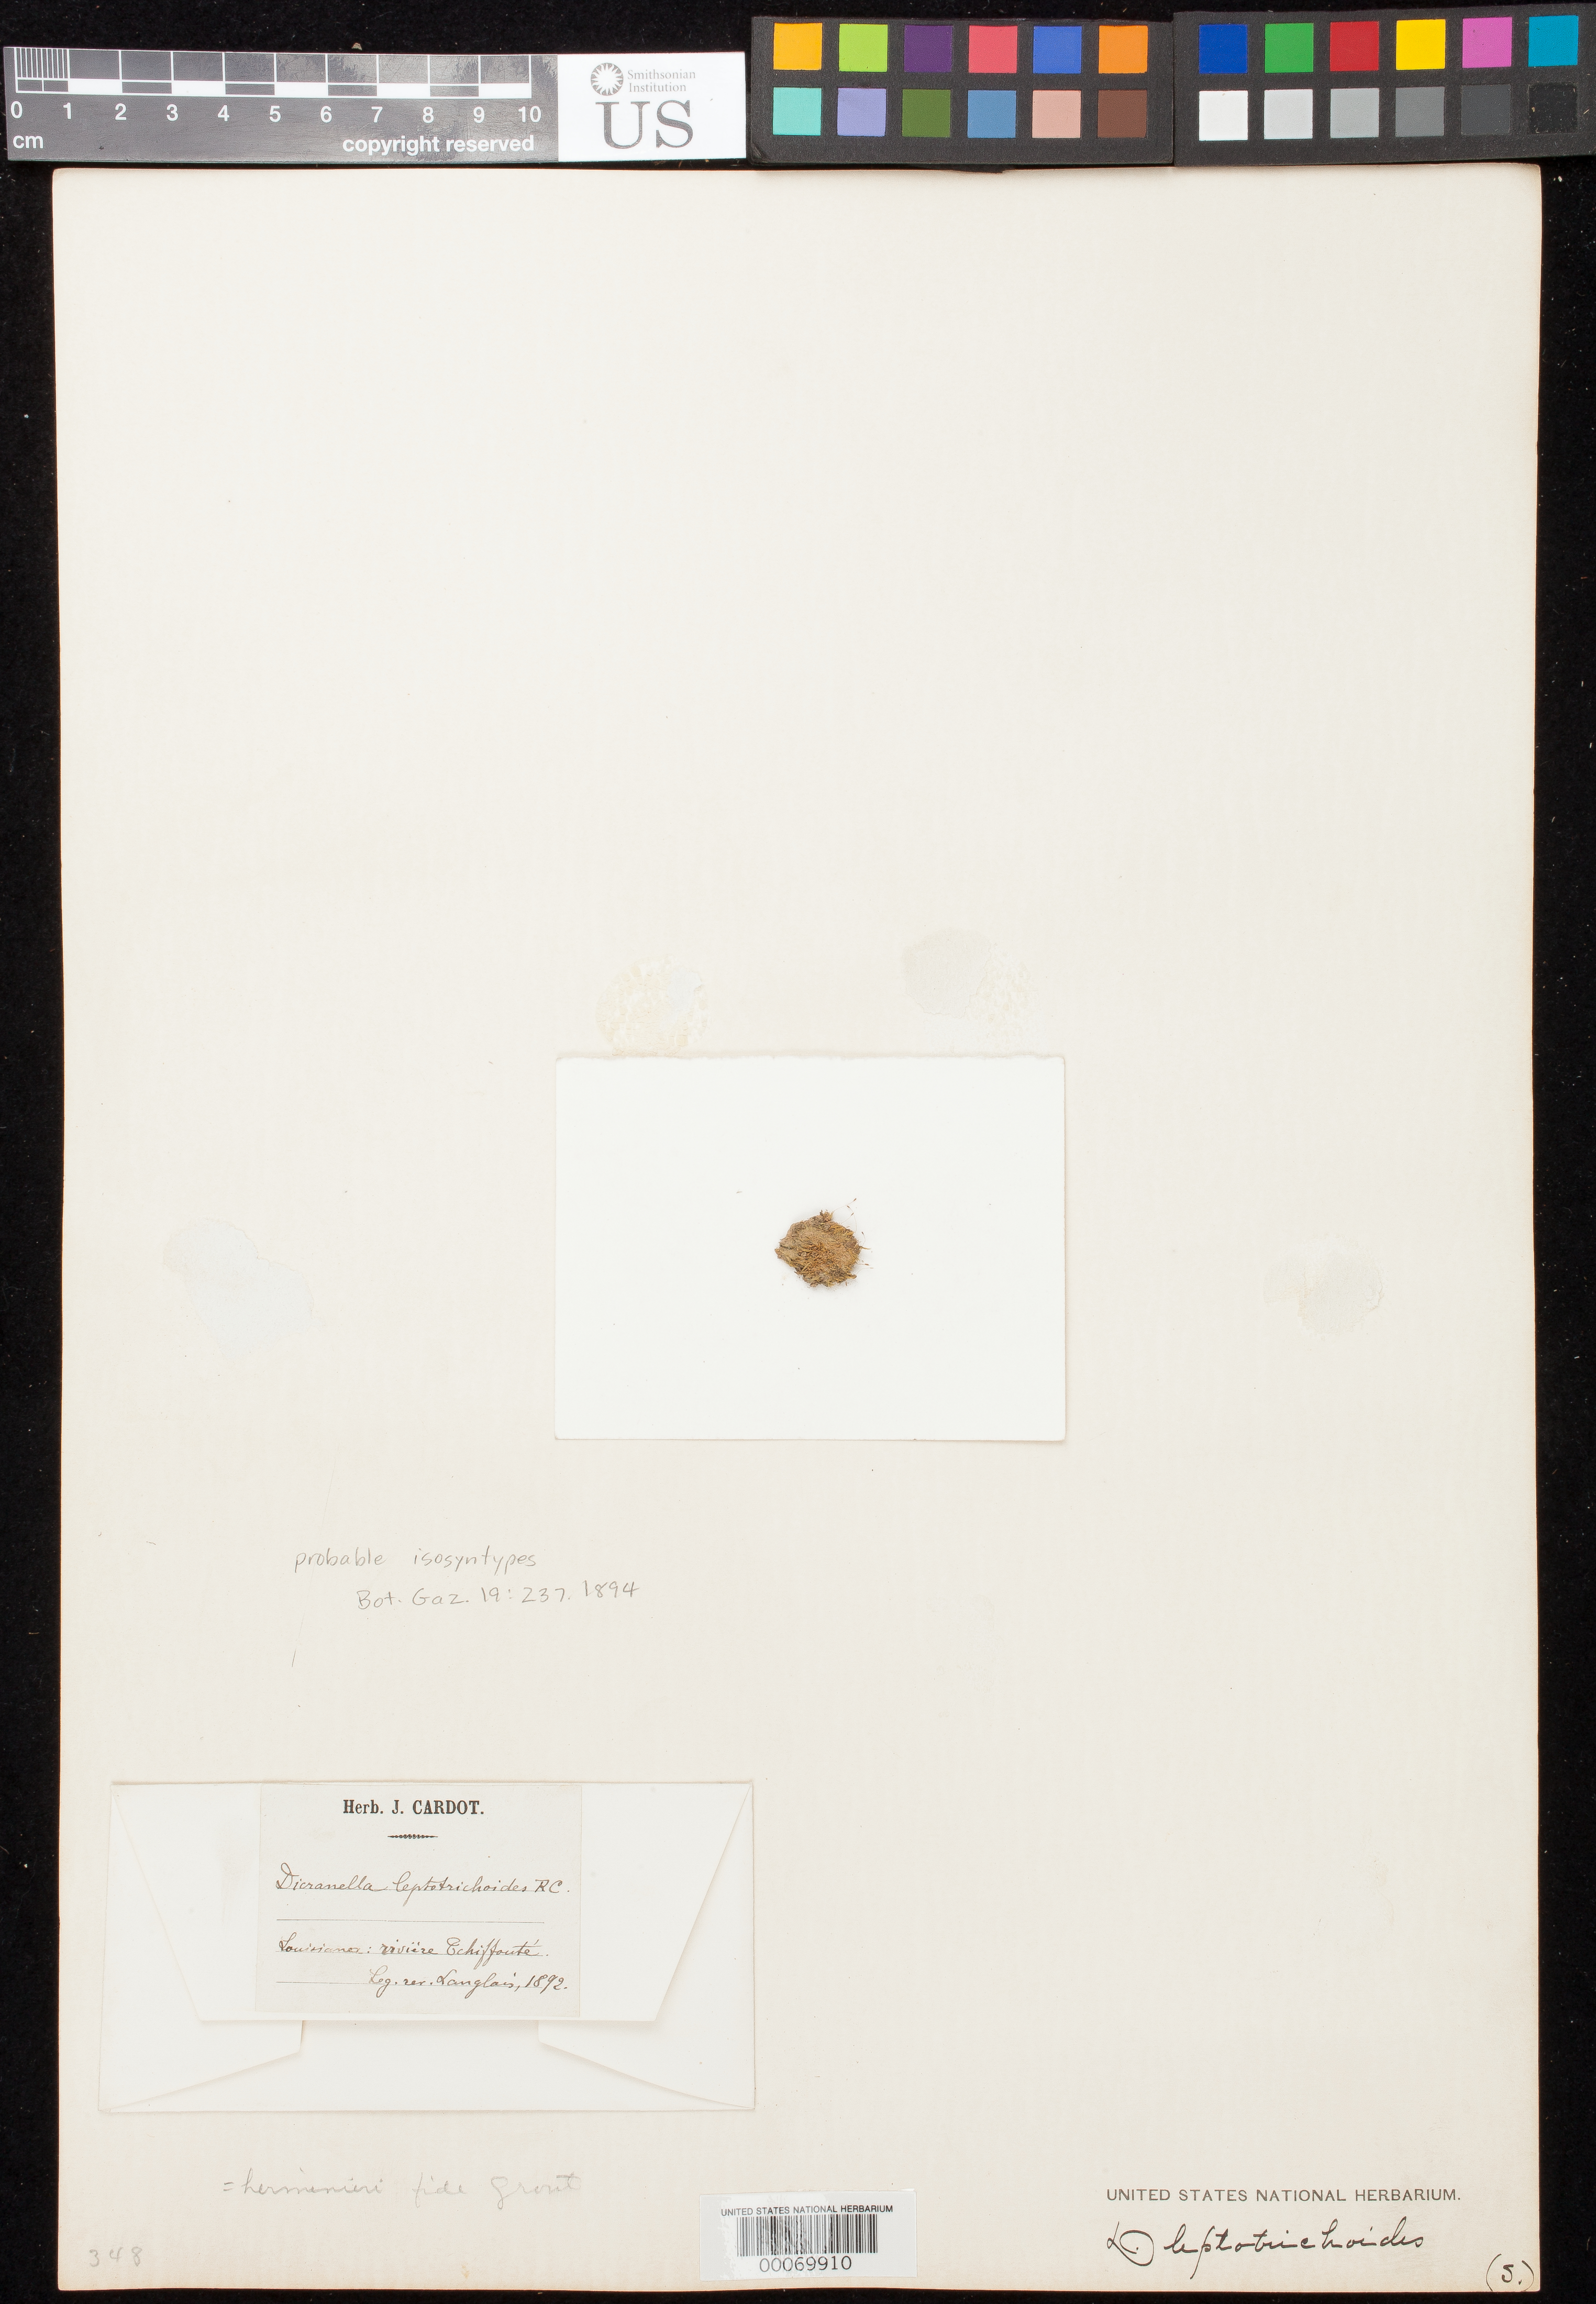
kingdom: Plantae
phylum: Bryophyta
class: Bryopsida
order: Dicranales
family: Dicranellaceae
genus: Dicranella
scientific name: Dicranella leptotrichoides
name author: Renauld & Cardot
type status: Isosyntype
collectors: A. B. Langlois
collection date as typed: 1892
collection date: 1892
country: United States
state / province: Louisiana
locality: Riviere Tchiffoute.